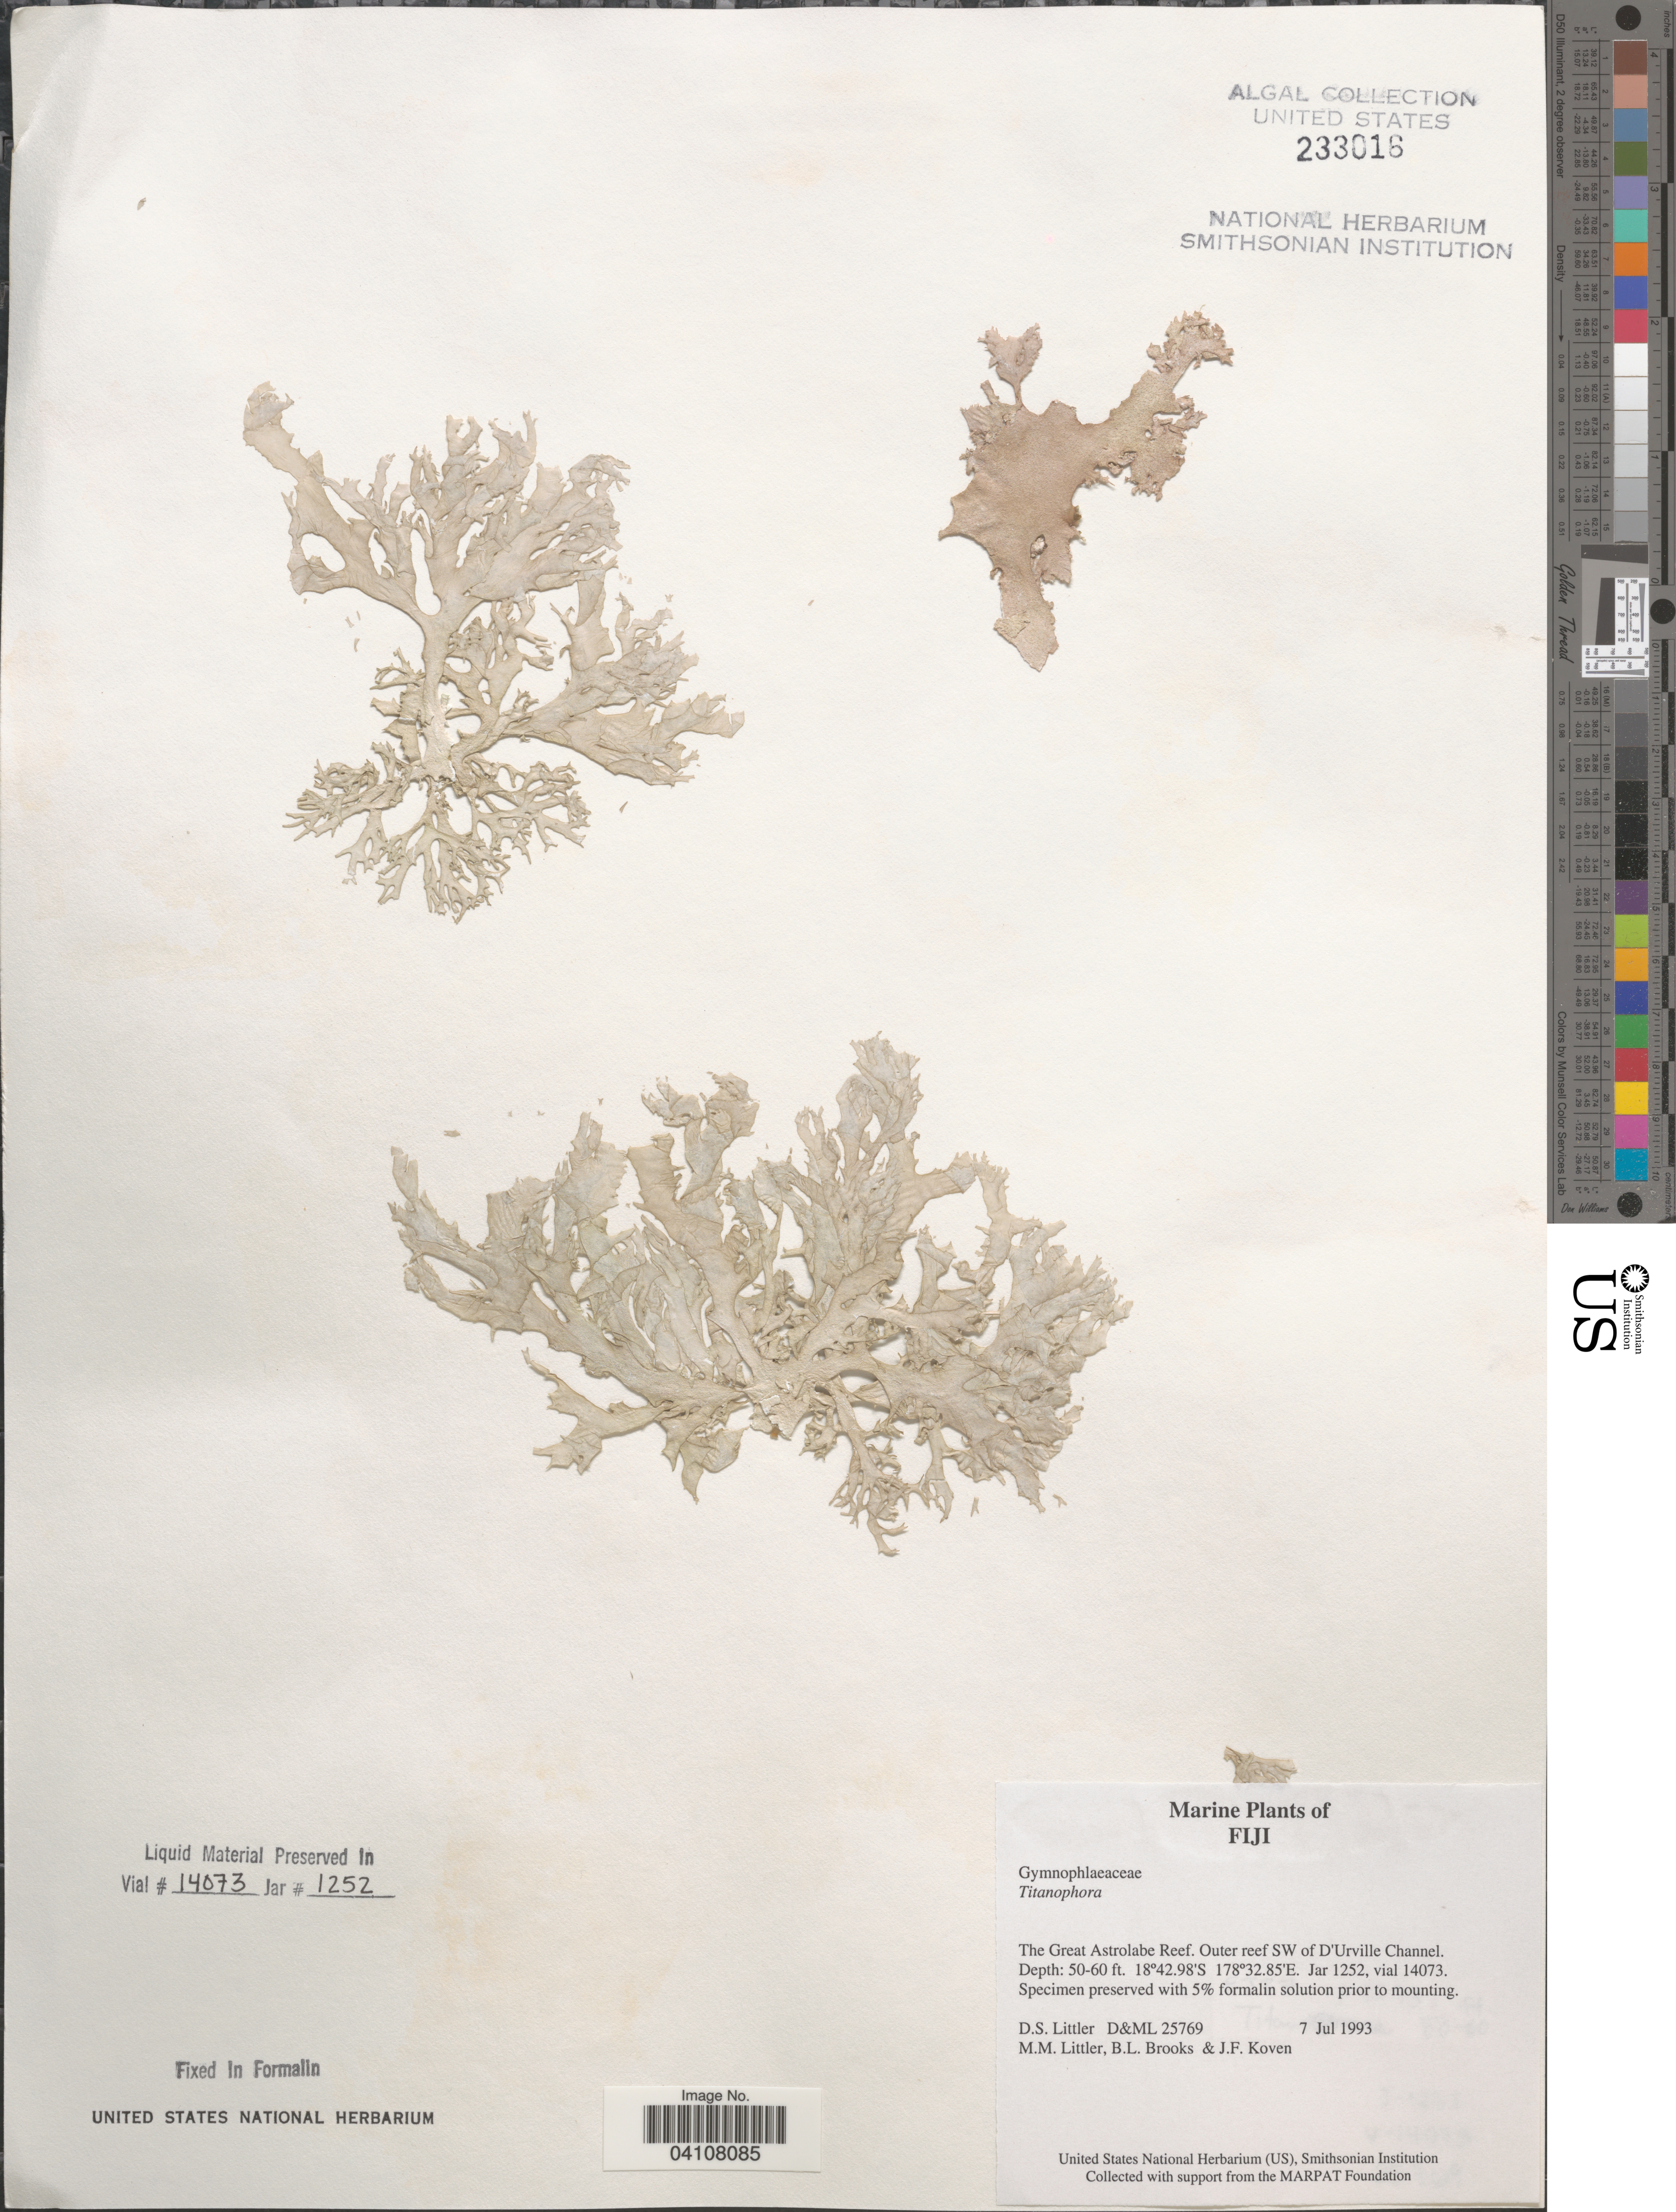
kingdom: Plantae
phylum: Rhodophyta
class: Florideophyceae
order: Nemastomatales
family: Schizymeniaceae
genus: Titanophora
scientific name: Titanophora sp.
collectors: D. S. Littler, B. Brooks & J. Koven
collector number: D&ML25769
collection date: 1993-07-07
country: Fiji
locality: The Great Astrolabe Reef. Outer reef SW of D'Urville Island.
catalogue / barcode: US 233016